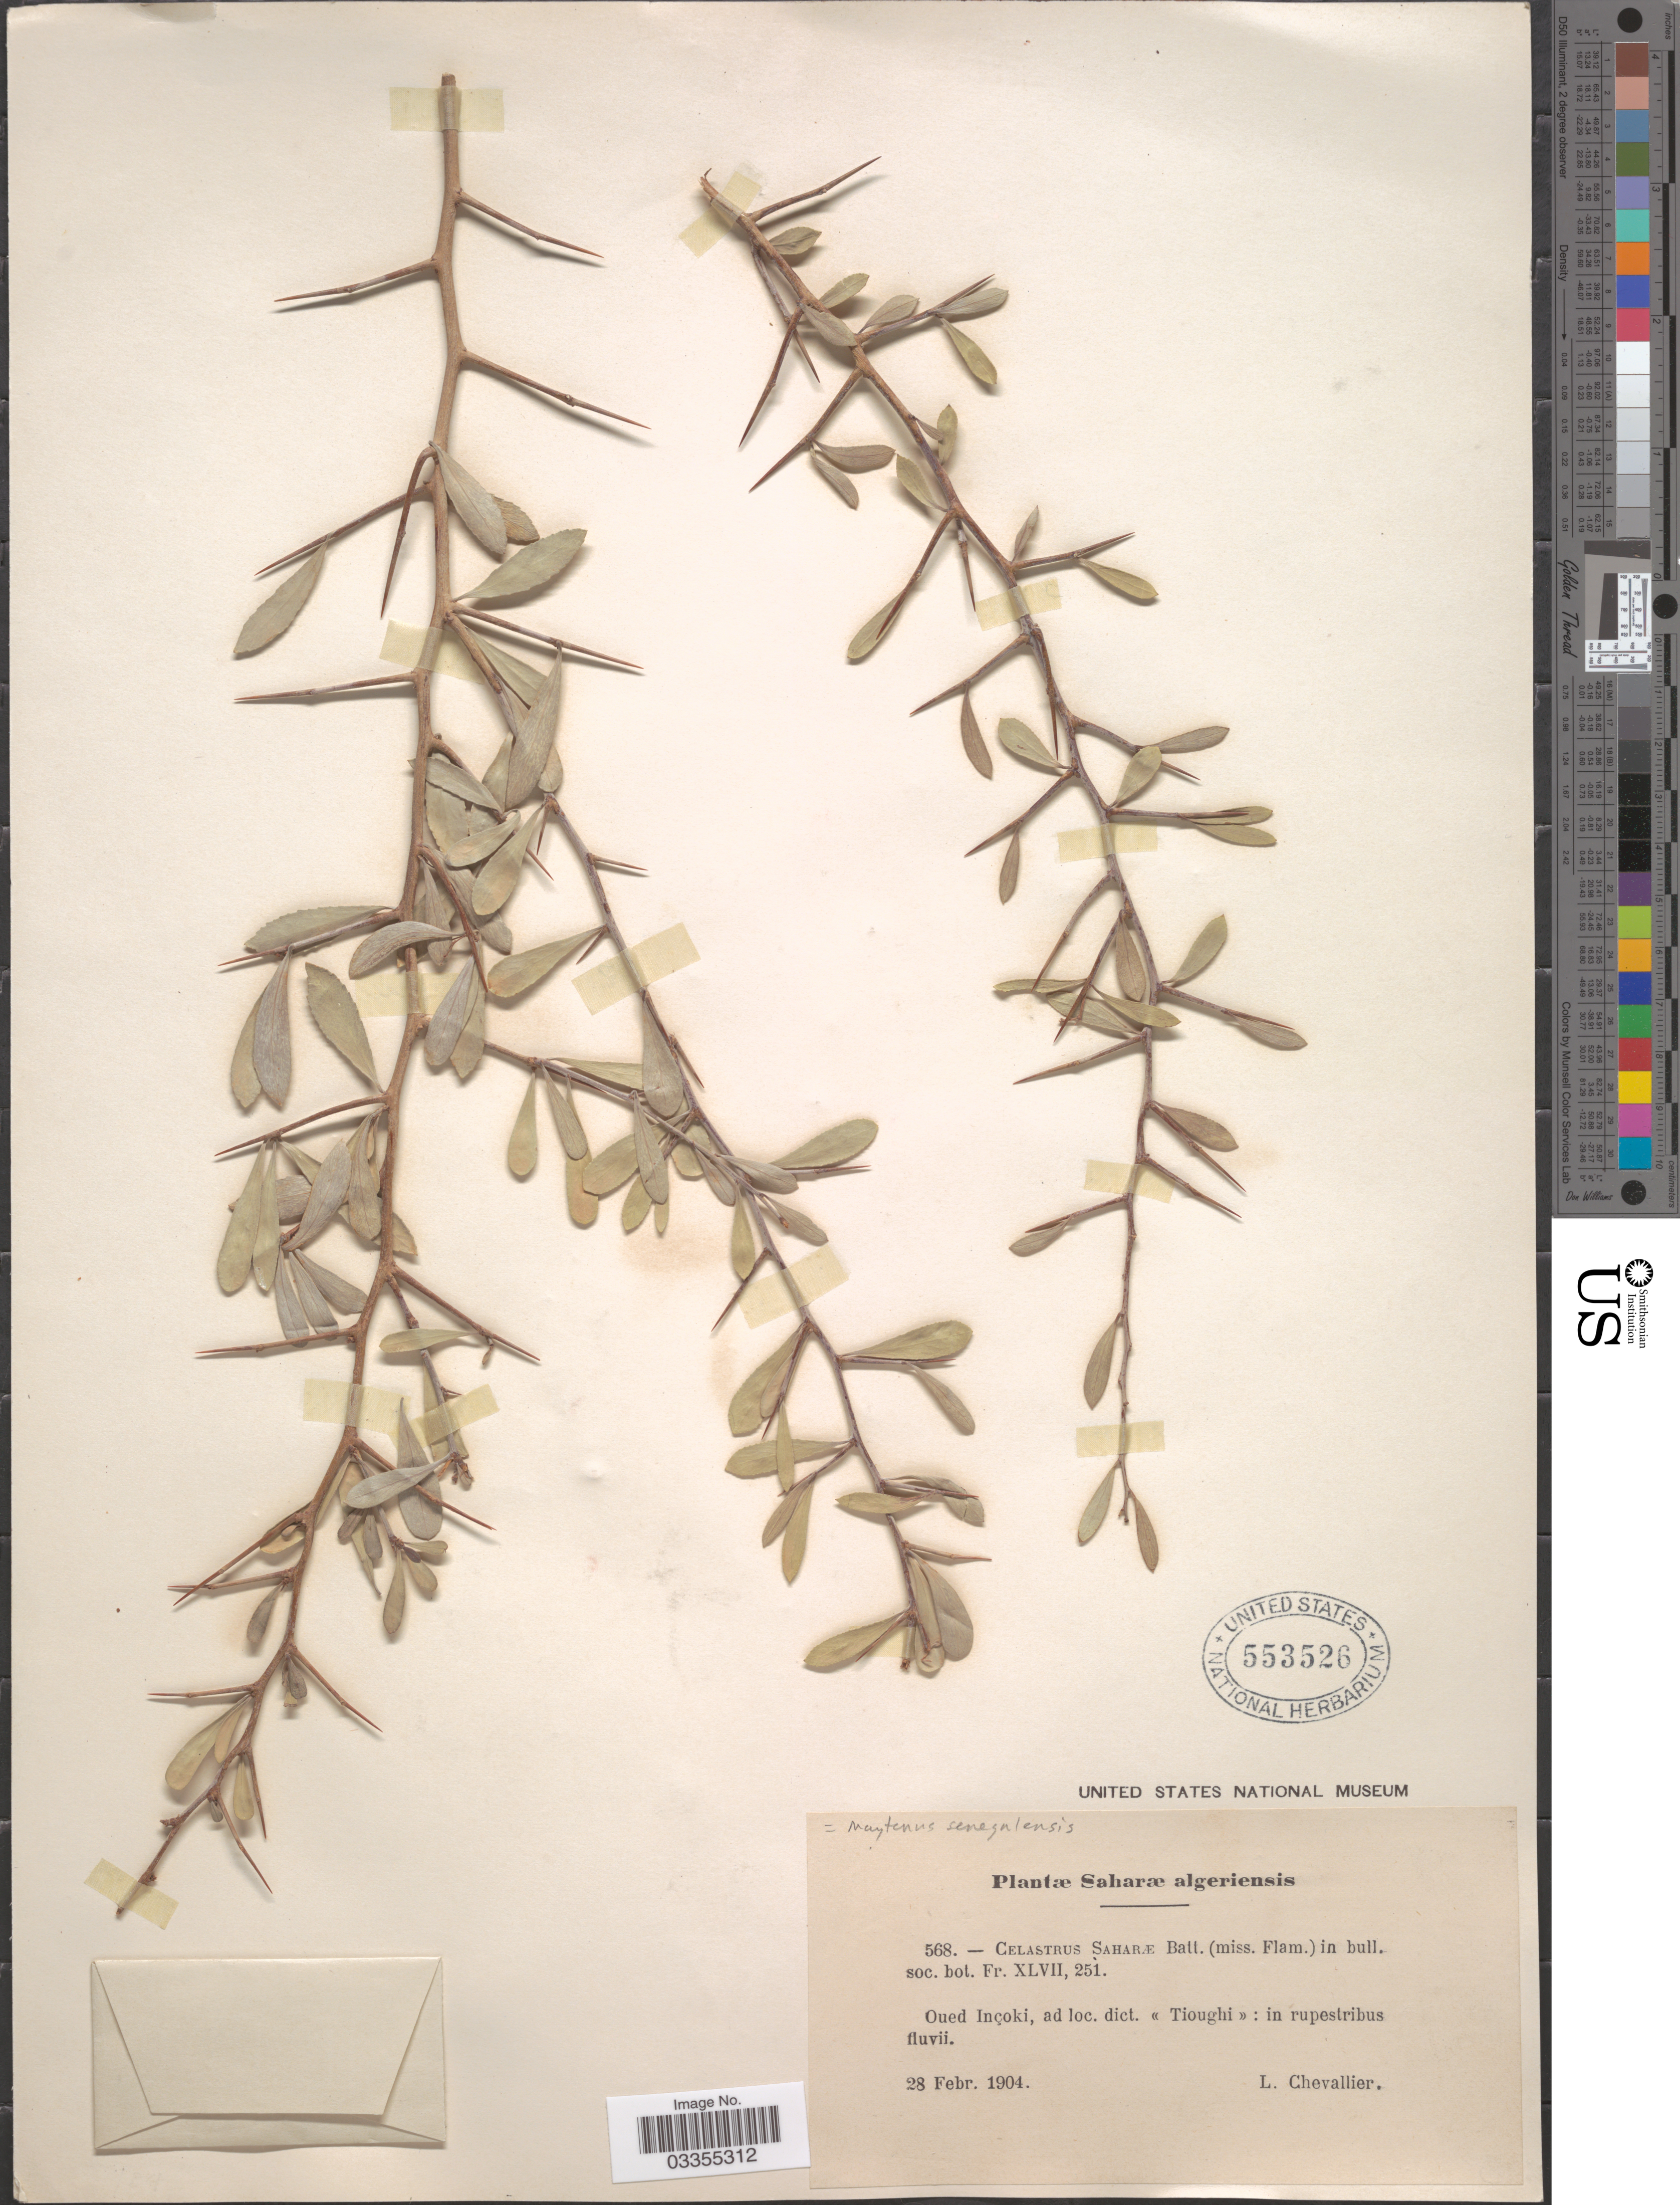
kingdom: Plantae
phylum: Tracheophyta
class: Magnoliopsida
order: Celastrales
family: Celastraceae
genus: Gymnosporia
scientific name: Gymnosporia senegalensis subsp. europaea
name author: (Boiss.) Rivas Goday & Rivas Mart.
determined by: Strong, Mark T., (BOT), Smithsonian Institution - National Museum of Natural History (UNITED STATES)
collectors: L. Chevallier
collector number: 568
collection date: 1904-02-28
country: Algeria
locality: Oued Inçoki, ad loc. dict. Tioughi: in rupestribus fluvii.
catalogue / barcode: US 553526